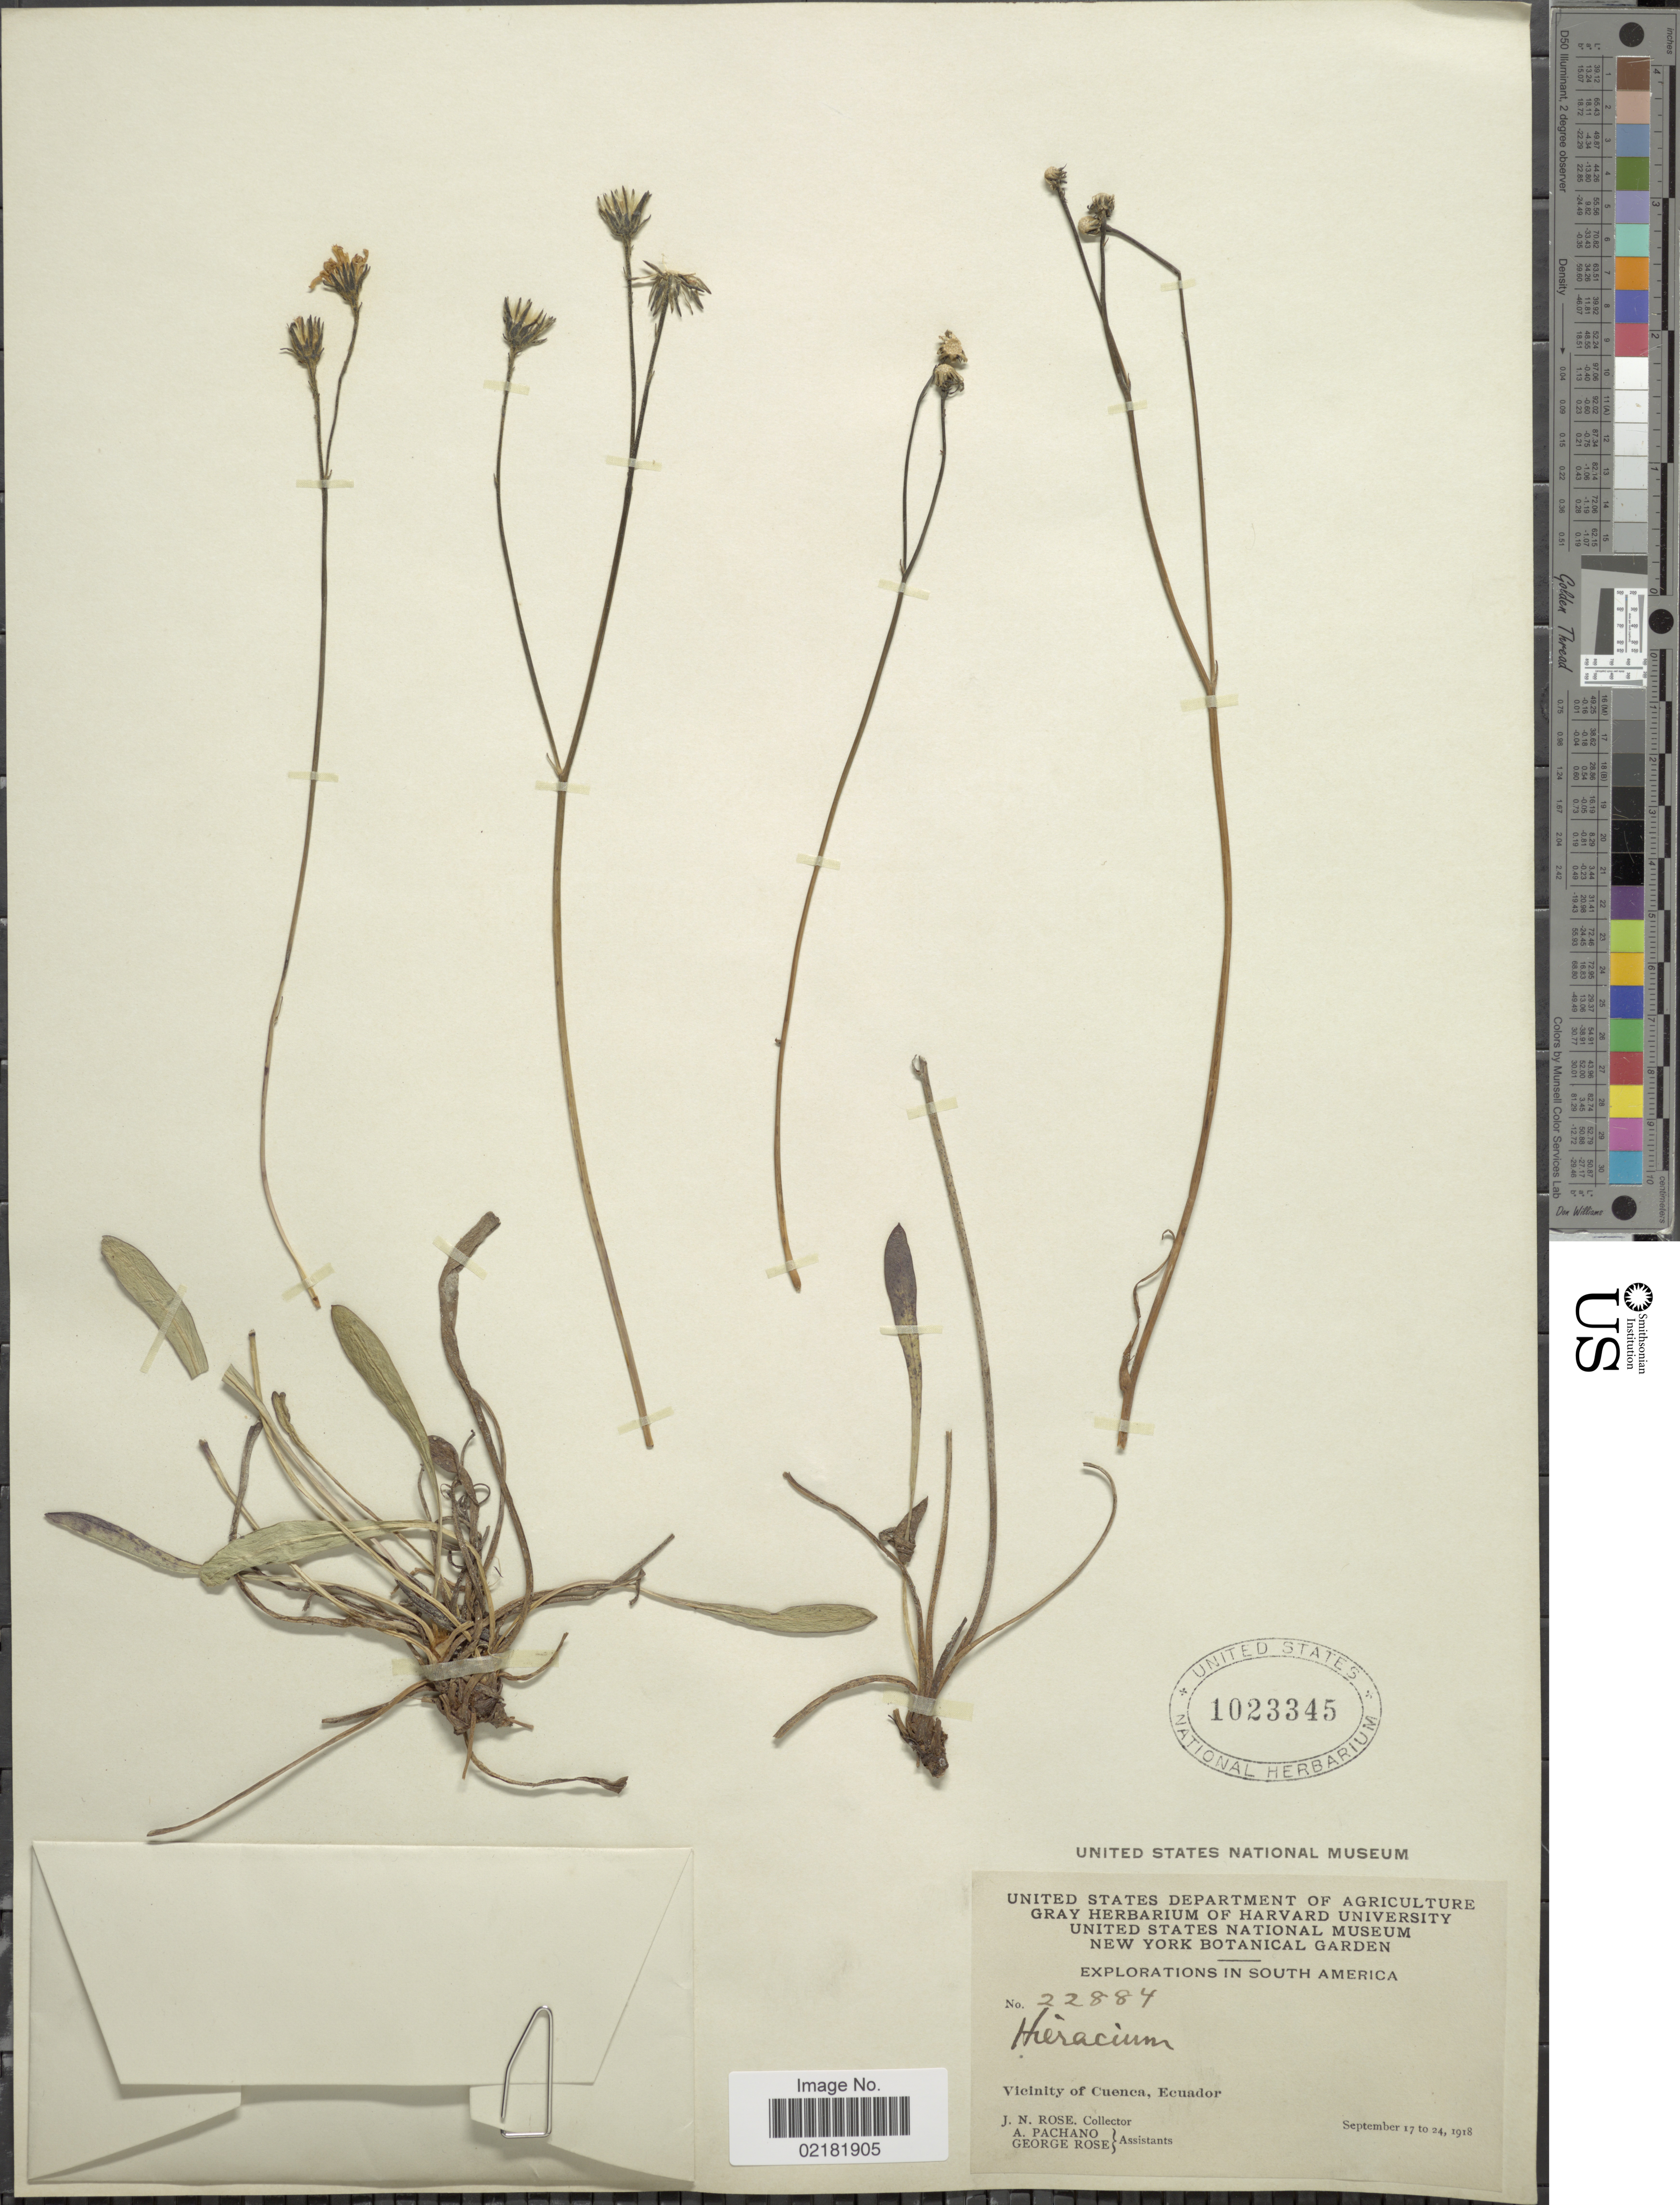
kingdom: Plantae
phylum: Tracheophyta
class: Magnoliopsida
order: Asterales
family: Asteraceae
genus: Hieracium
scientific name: Hieracium repandulare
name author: Druce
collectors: J. N. Rose, A. Pachano & G. Rose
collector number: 22884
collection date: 1918-09-17/1918-09-24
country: Ecuador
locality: Vicinity of Cuenca.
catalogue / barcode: US 1023345